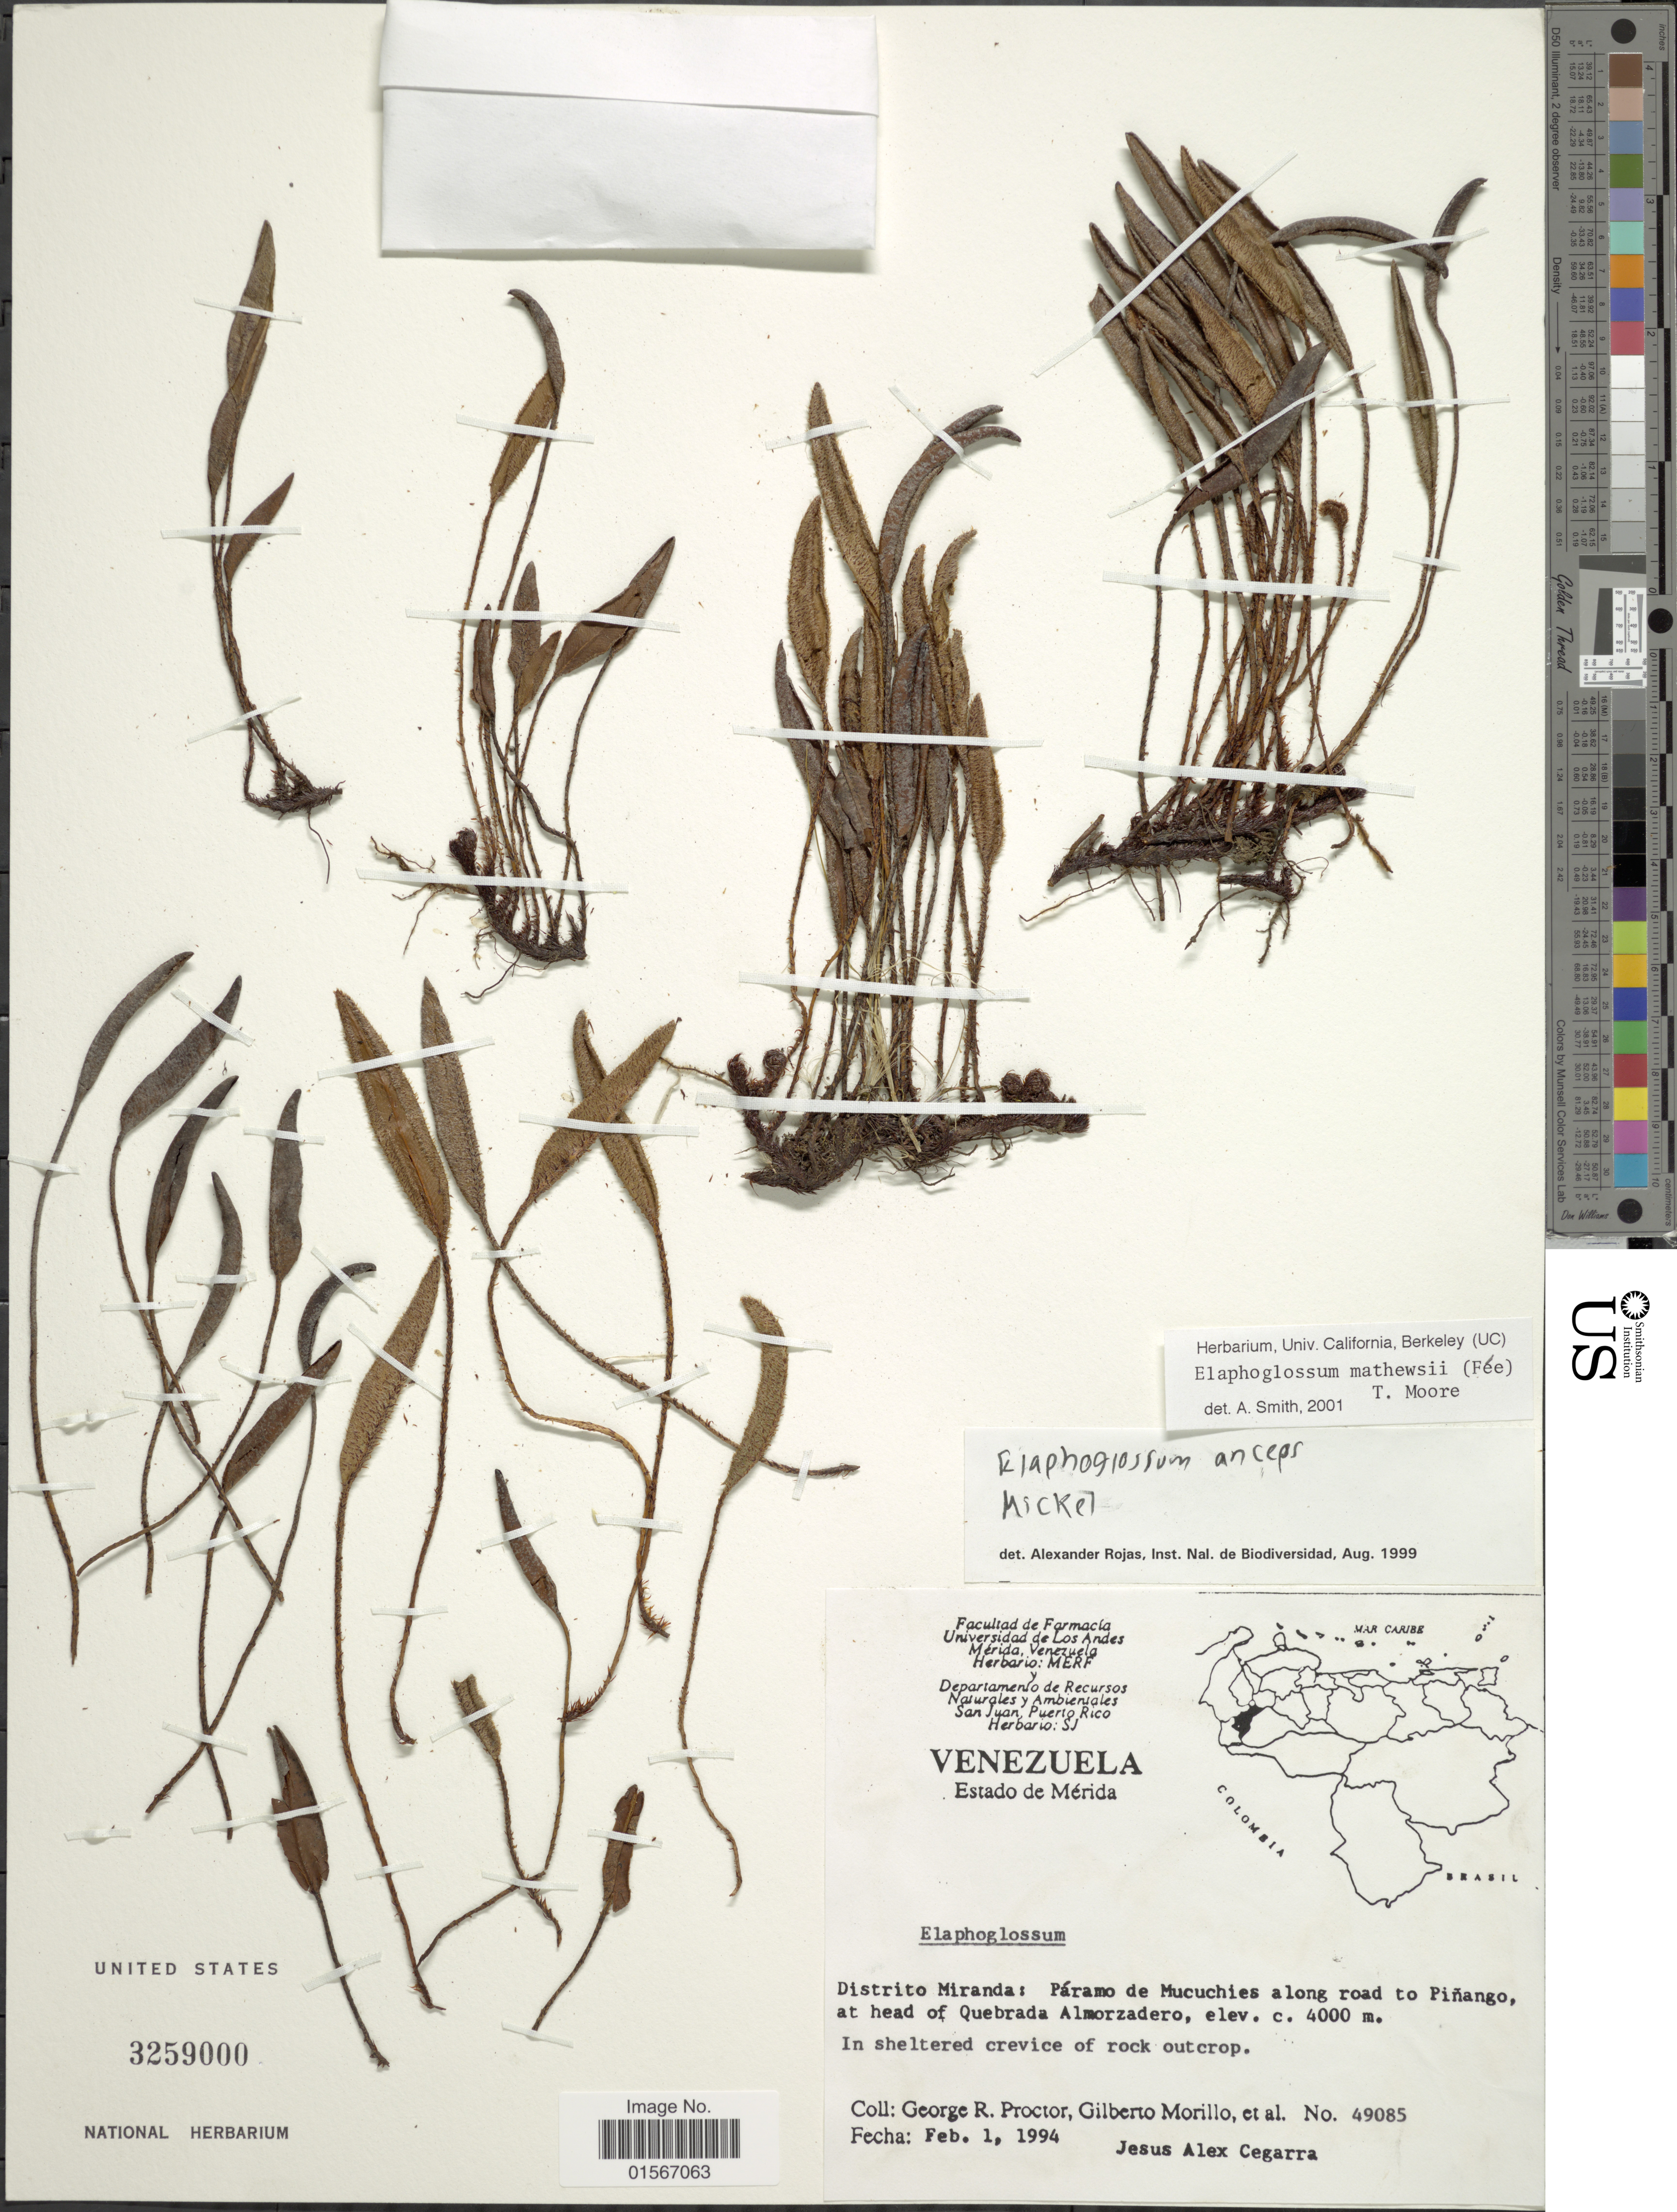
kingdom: Plantae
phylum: Tracheophyta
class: Polypodiopsida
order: Polypodiales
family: Dryopteridaceae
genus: Elaphoglossum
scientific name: Elaphoglossum mathewsii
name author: (Fée) T. Moore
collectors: G. R. Proctor, G. N. Morillo & et al.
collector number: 49085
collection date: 1994-02-01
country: Venezuela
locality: Esatdo de Mérida, Distrito Miranda: Páramo de Muchuchies along road to Piñango, at head of Quebrada Almozadero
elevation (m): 4000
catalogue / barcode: US 3259000